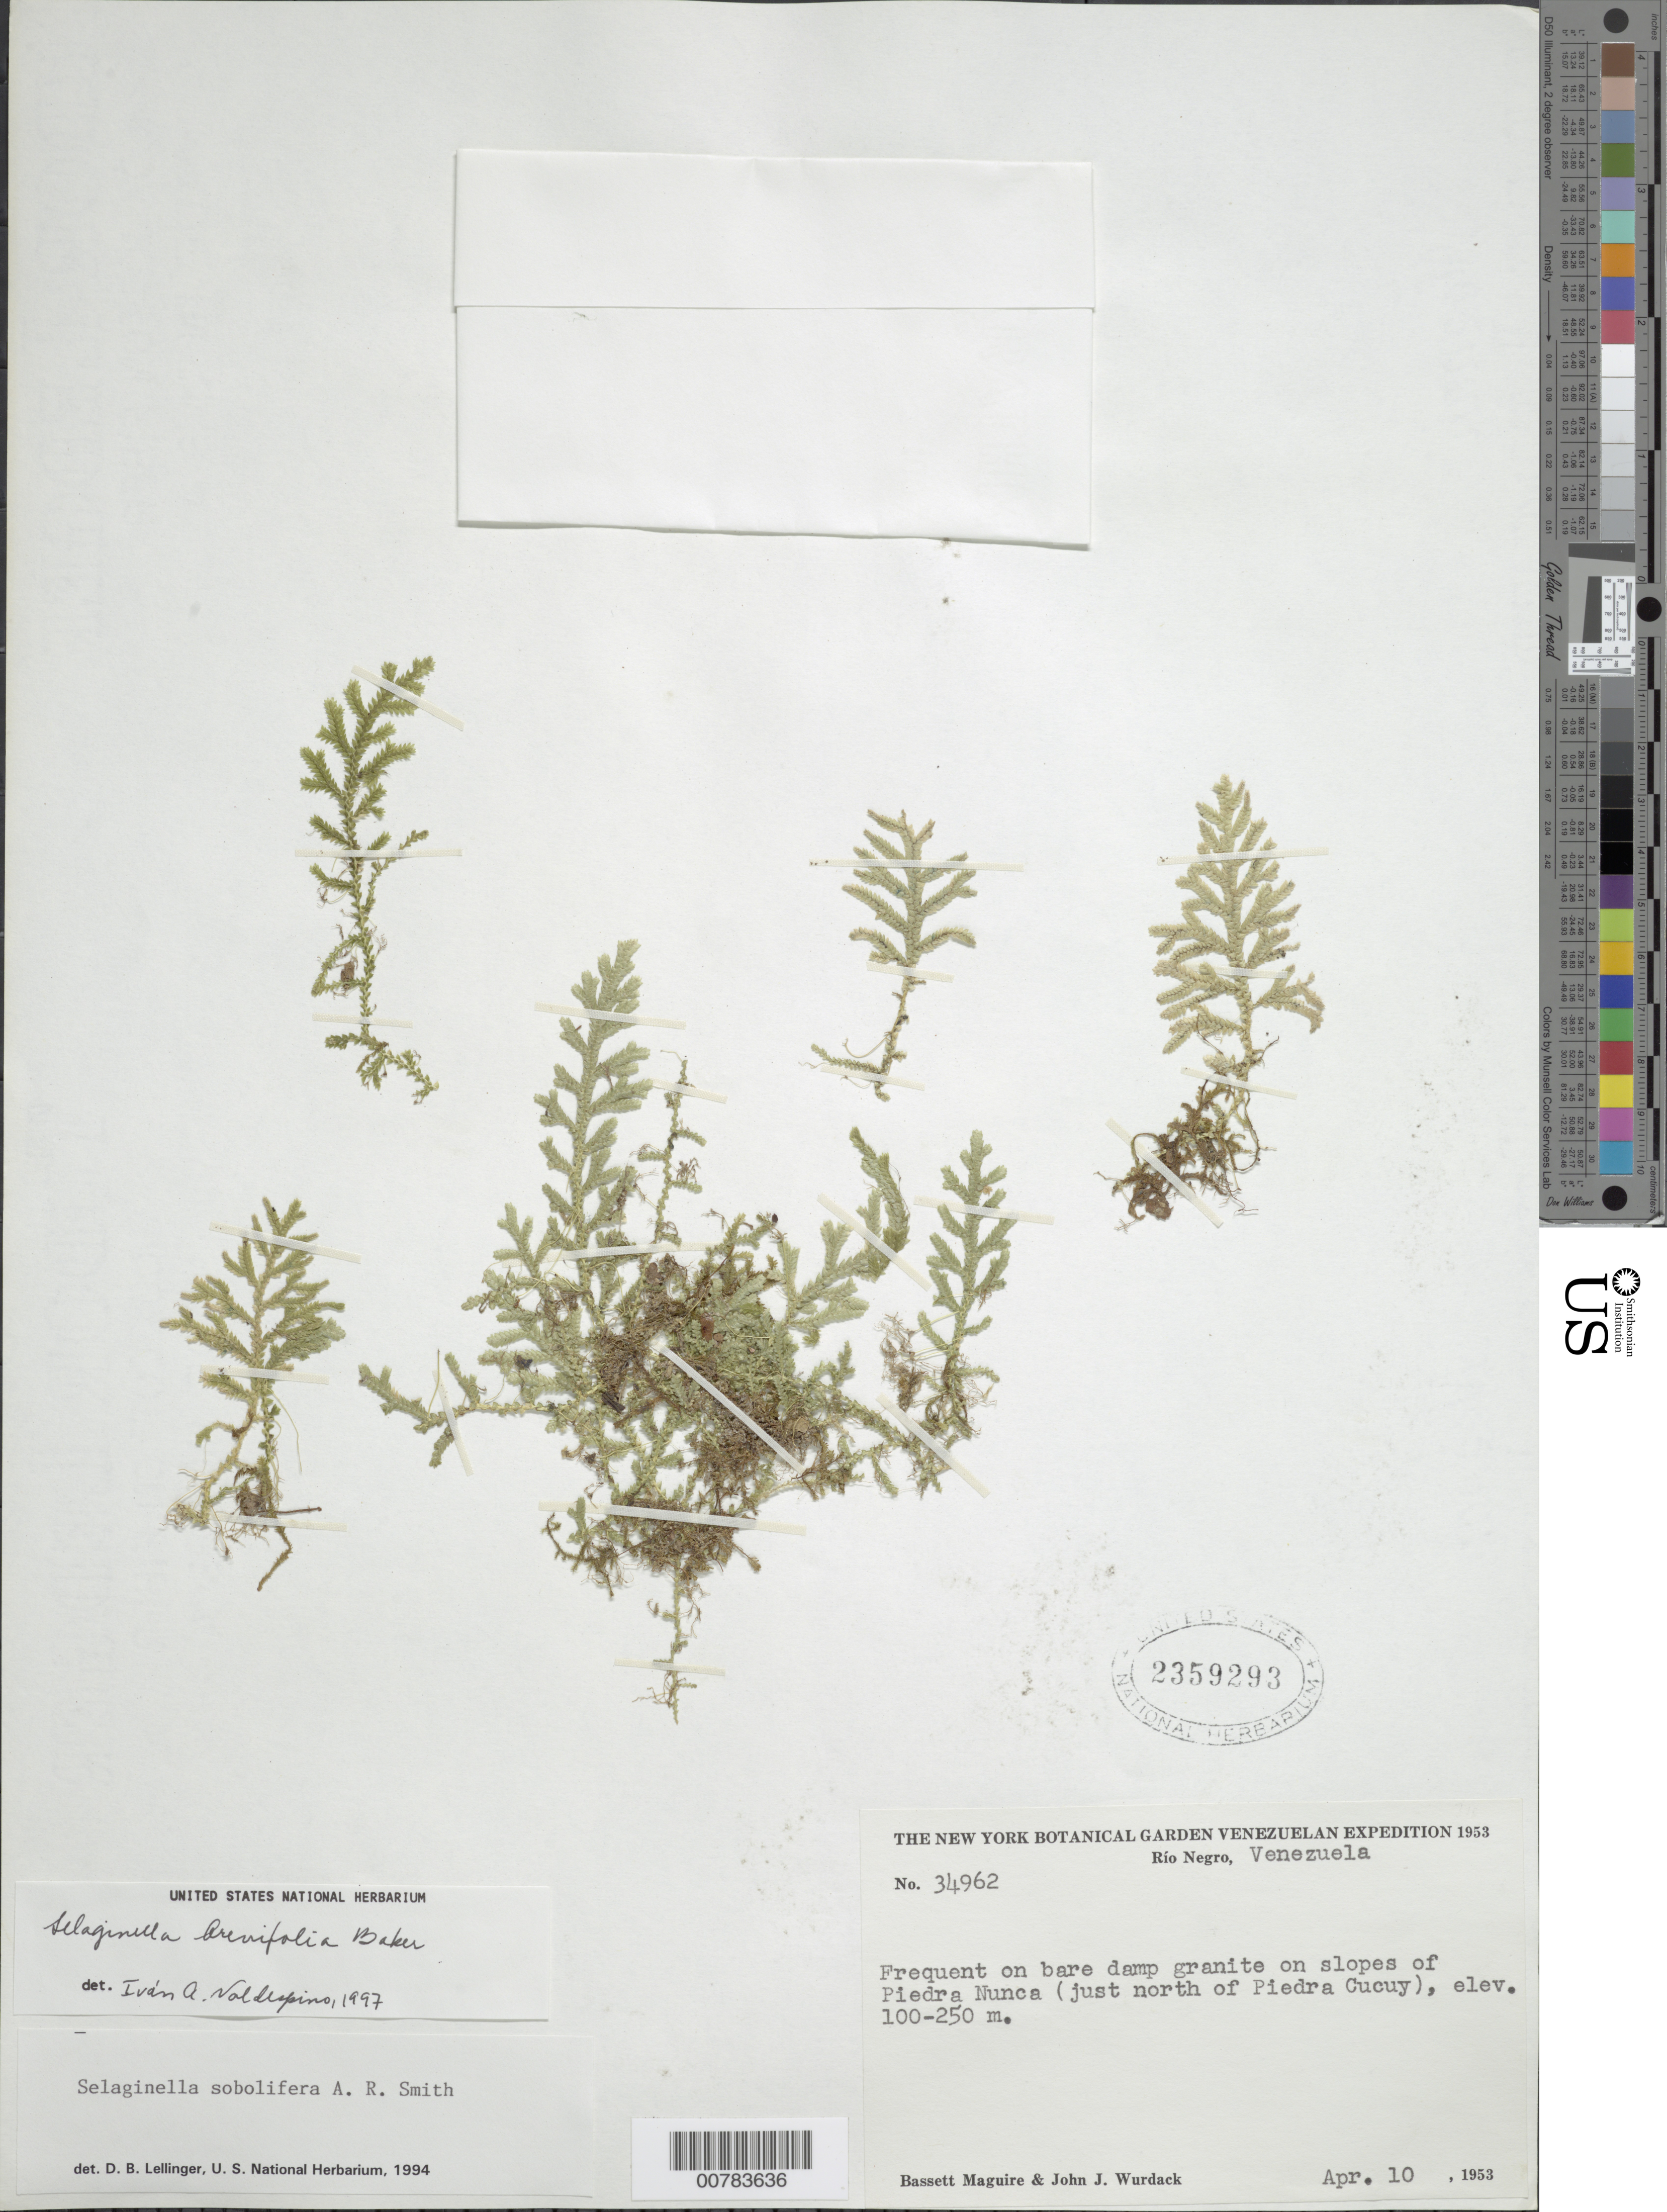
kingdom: Plantae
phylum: Tracheophyta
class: Lycopodiopsida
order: Selaginellales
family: Selaginellaceae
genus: Selaginella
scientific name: Selaginella brevifolia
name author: Baker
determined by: Valdespino, I. A., (PMA), Universidad de Panama (PANAMA)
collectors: B. Maguire & J. J. Wurdack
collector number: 34962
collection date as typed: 10-Apr-53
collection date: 1953-04-10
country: Venezuela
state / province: Amazonas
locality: Río Negro, Piedra Nunca, N of Piedra Cucuy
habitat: On bare damp granite slopes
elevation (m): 100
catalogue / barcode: US 2359293